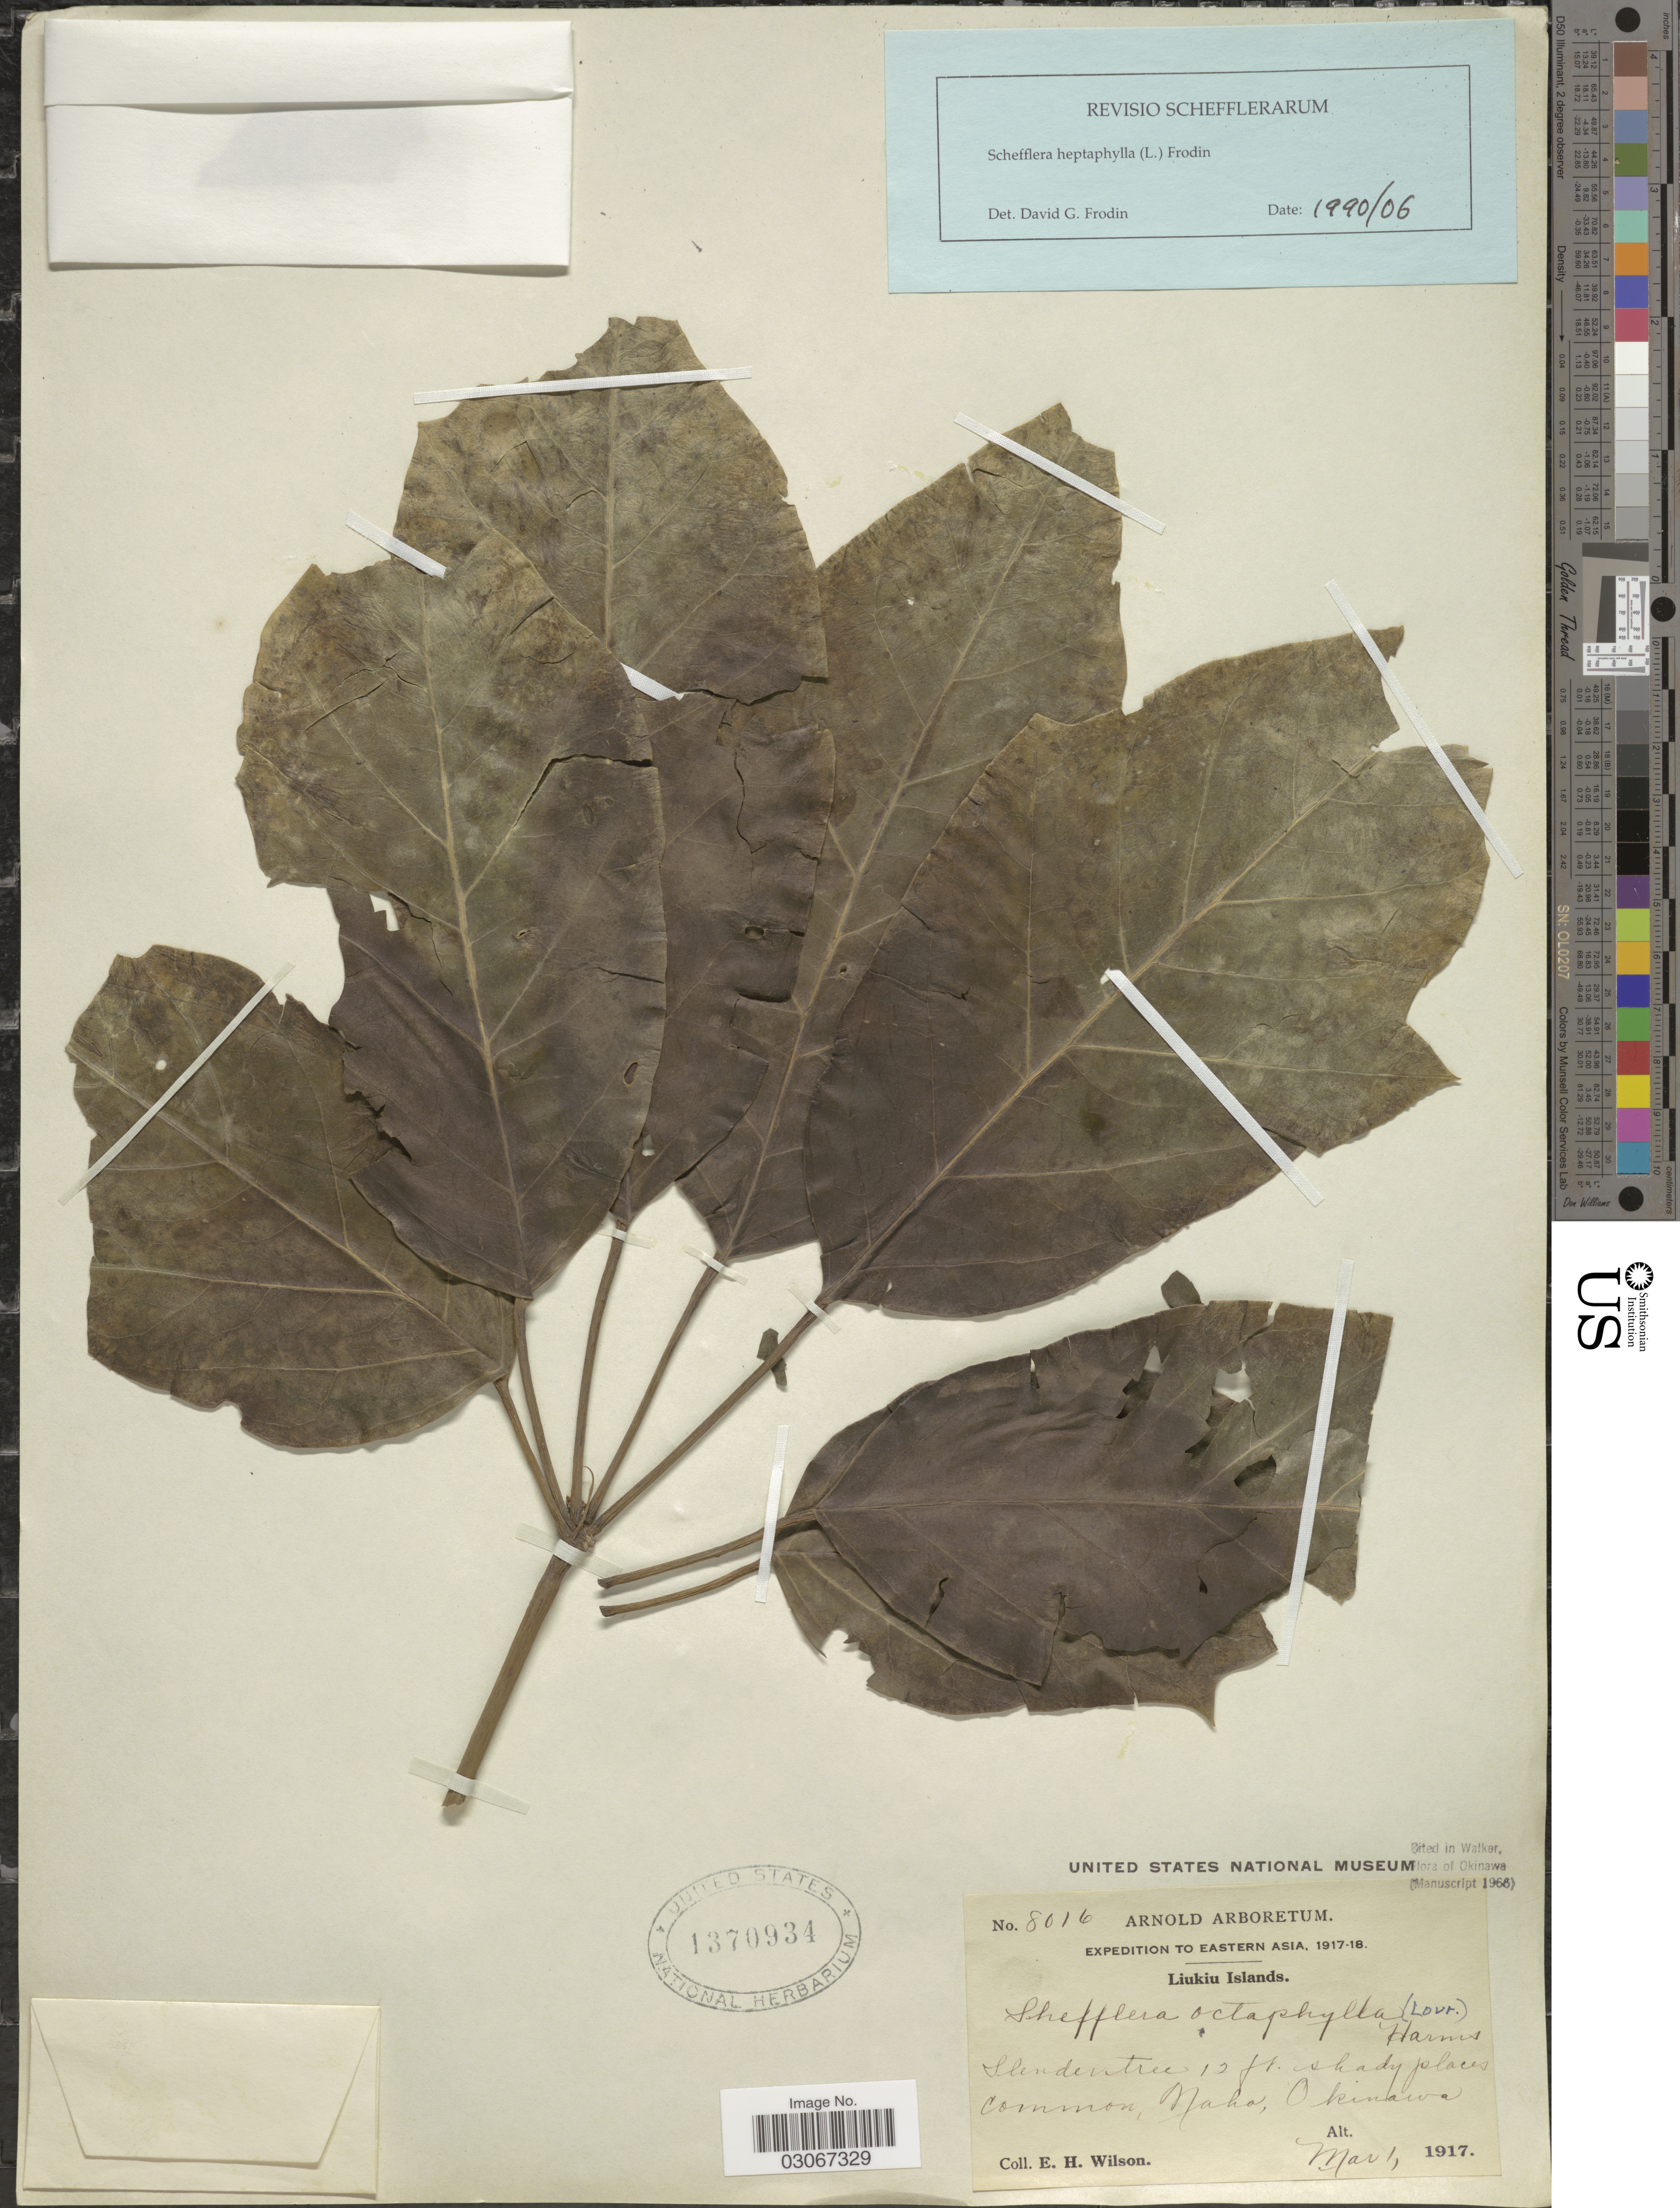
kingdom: Plantae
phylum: Tracheophyta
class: Magnoliopsida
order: Apiales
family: Araliaceae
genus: Schefflera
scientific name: Schefflera heptaphylla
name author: (L.) Frodin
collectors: E. Wilson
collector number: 8016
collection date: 1917-03-01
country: Japan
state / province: Okinawa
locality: Eastern Asia, Liukiu Islands, Maka, Okinawa.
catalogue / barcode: US 1370934